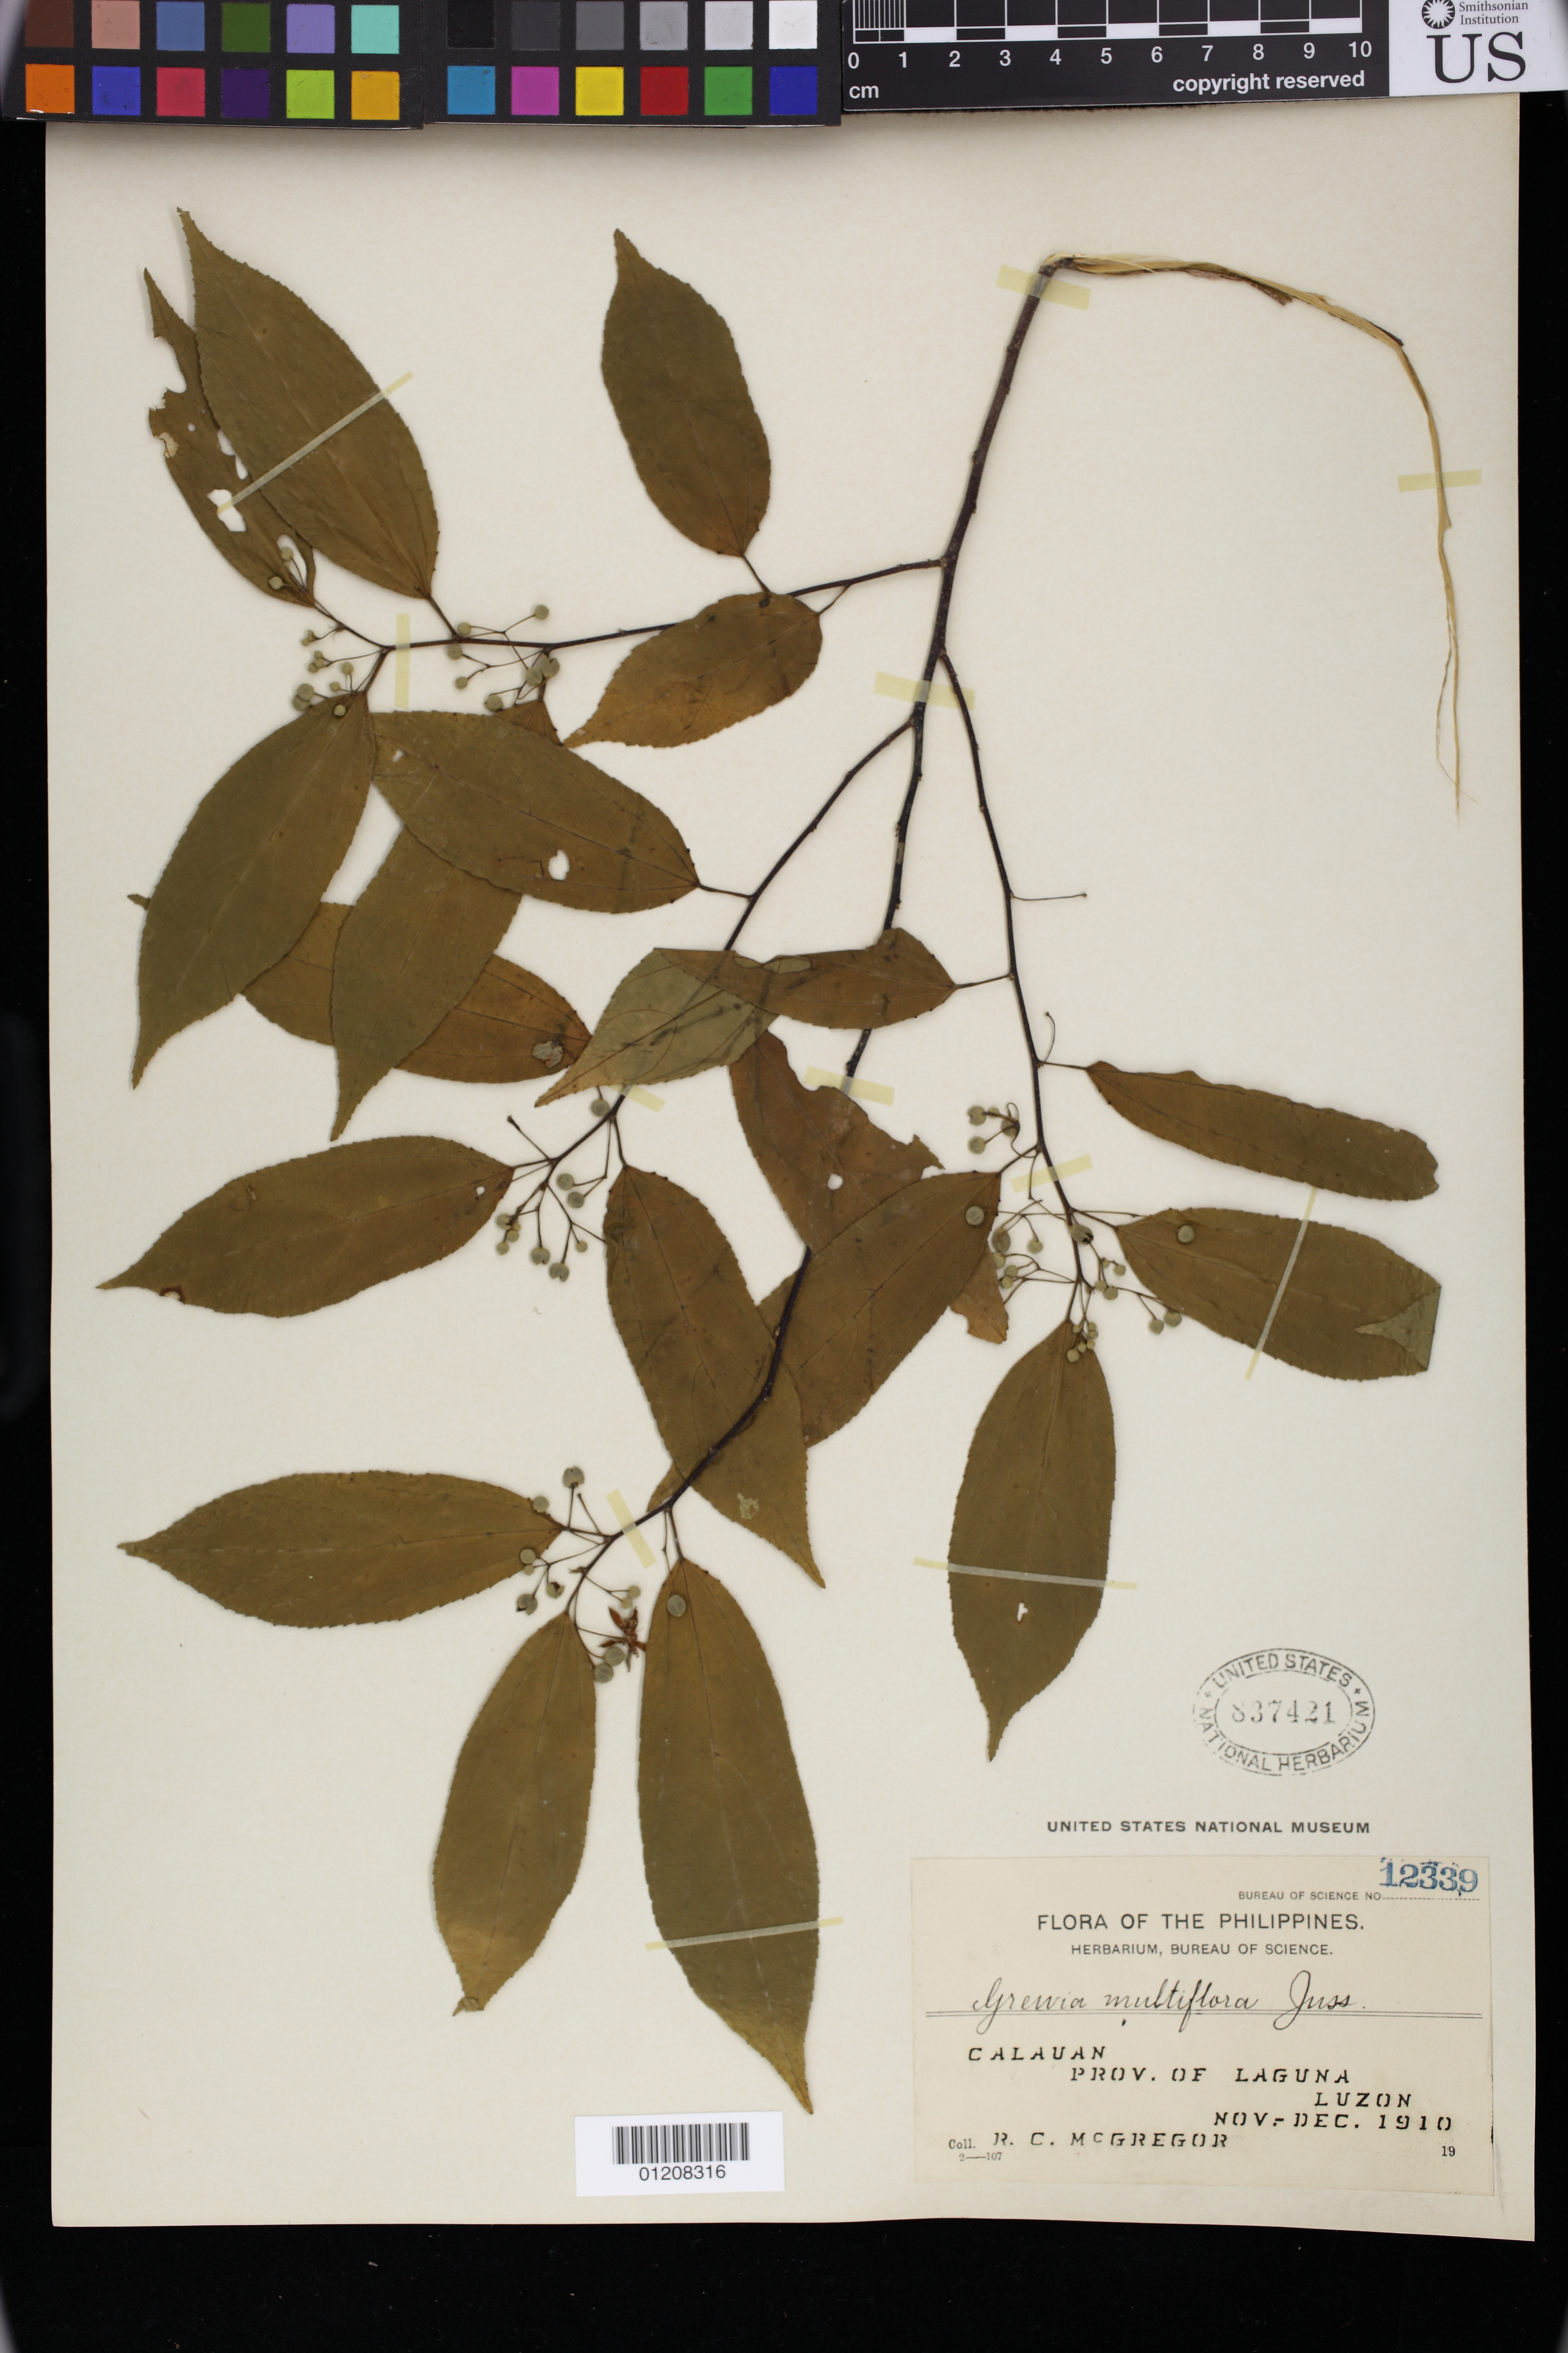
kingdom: Plantae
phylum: Tracheophyta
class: Magnoliopsida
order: Malvales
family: Malvaceae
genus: Grewia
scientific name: Grewia multiflora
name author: Juss.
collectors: R. C. McGregor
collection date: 1910-11/1910-12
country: Philippines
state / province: Calabarzon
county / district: Laguna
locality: Caluan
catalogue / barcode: US 837421